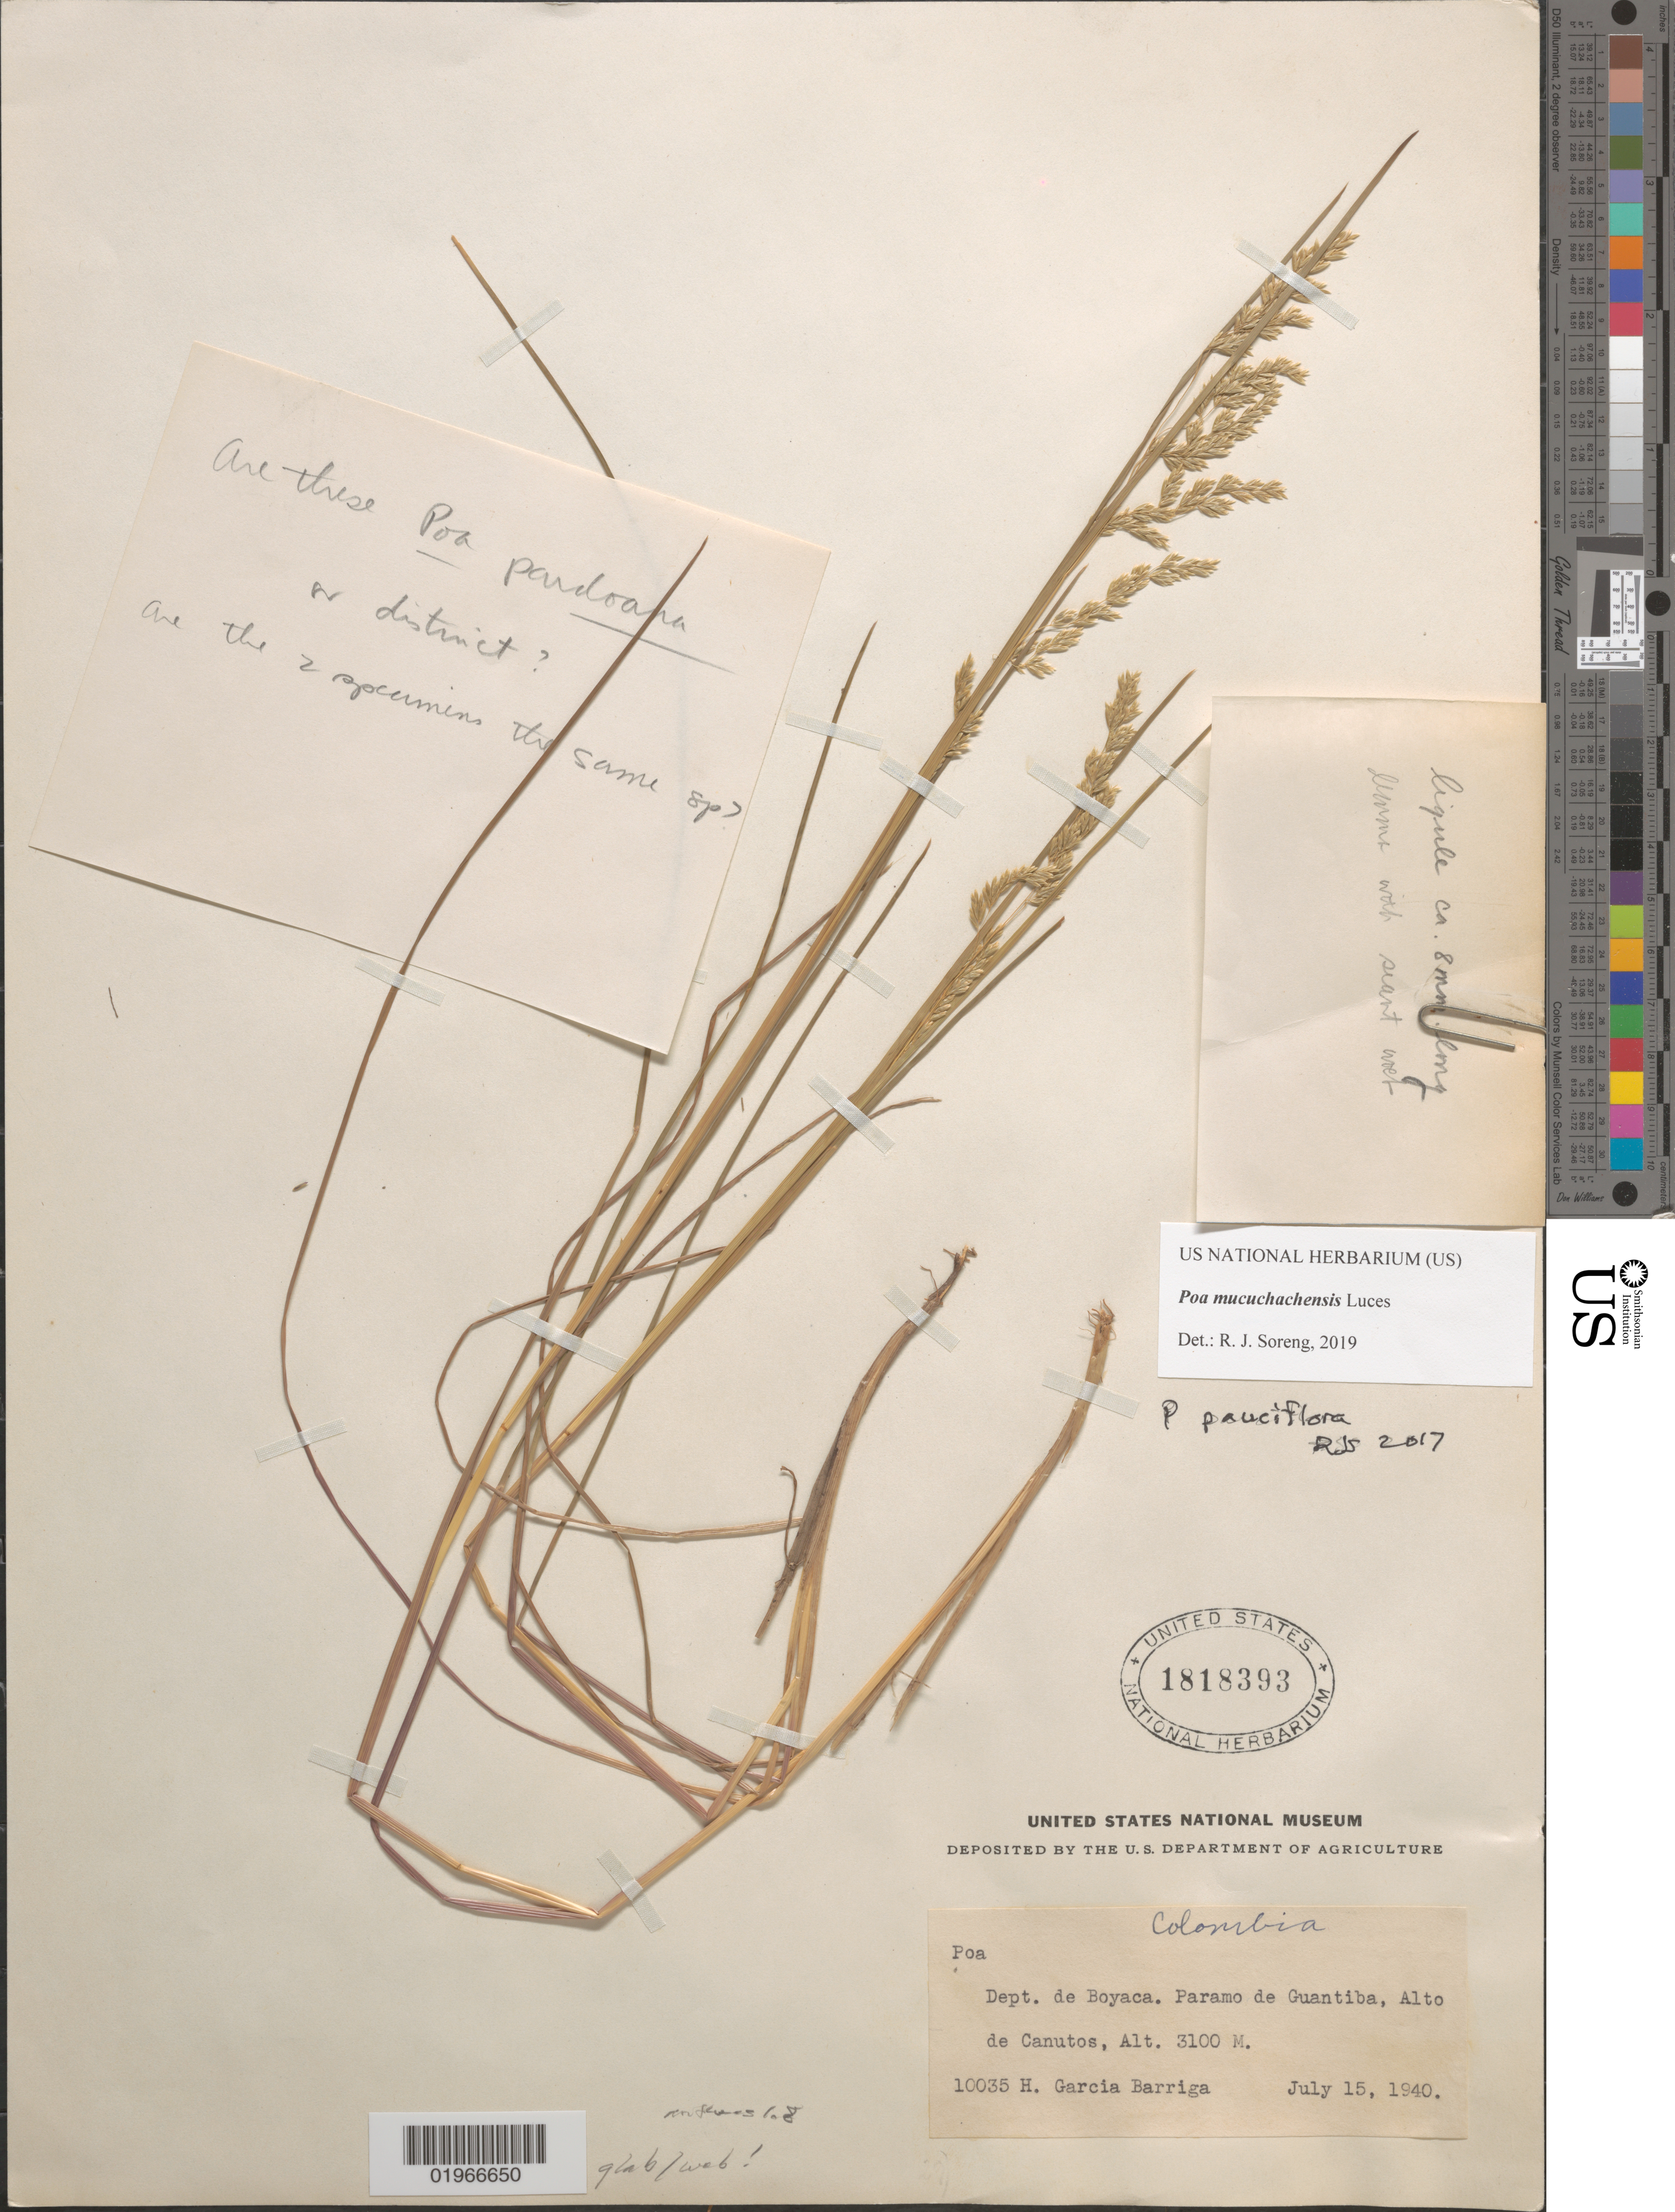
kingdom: Plantae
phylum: Tracheophyta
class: Liliopsida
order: Poales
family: Poaceae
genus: Poa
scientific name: Poa mucuchachensis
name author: Luces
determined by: Soreng, Robert J., Research Associate (BOT), Smithsonian Institution - National Museum of Natural History (UNITED STATES)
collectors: H. García Barriga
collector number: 10035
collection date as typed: July 15, 1940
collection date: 1940-07-15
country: Colombia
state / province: Boyacá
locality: Paramo de Guantiba, Alto de Canutos.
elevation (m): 3100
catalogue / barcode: US 1818393